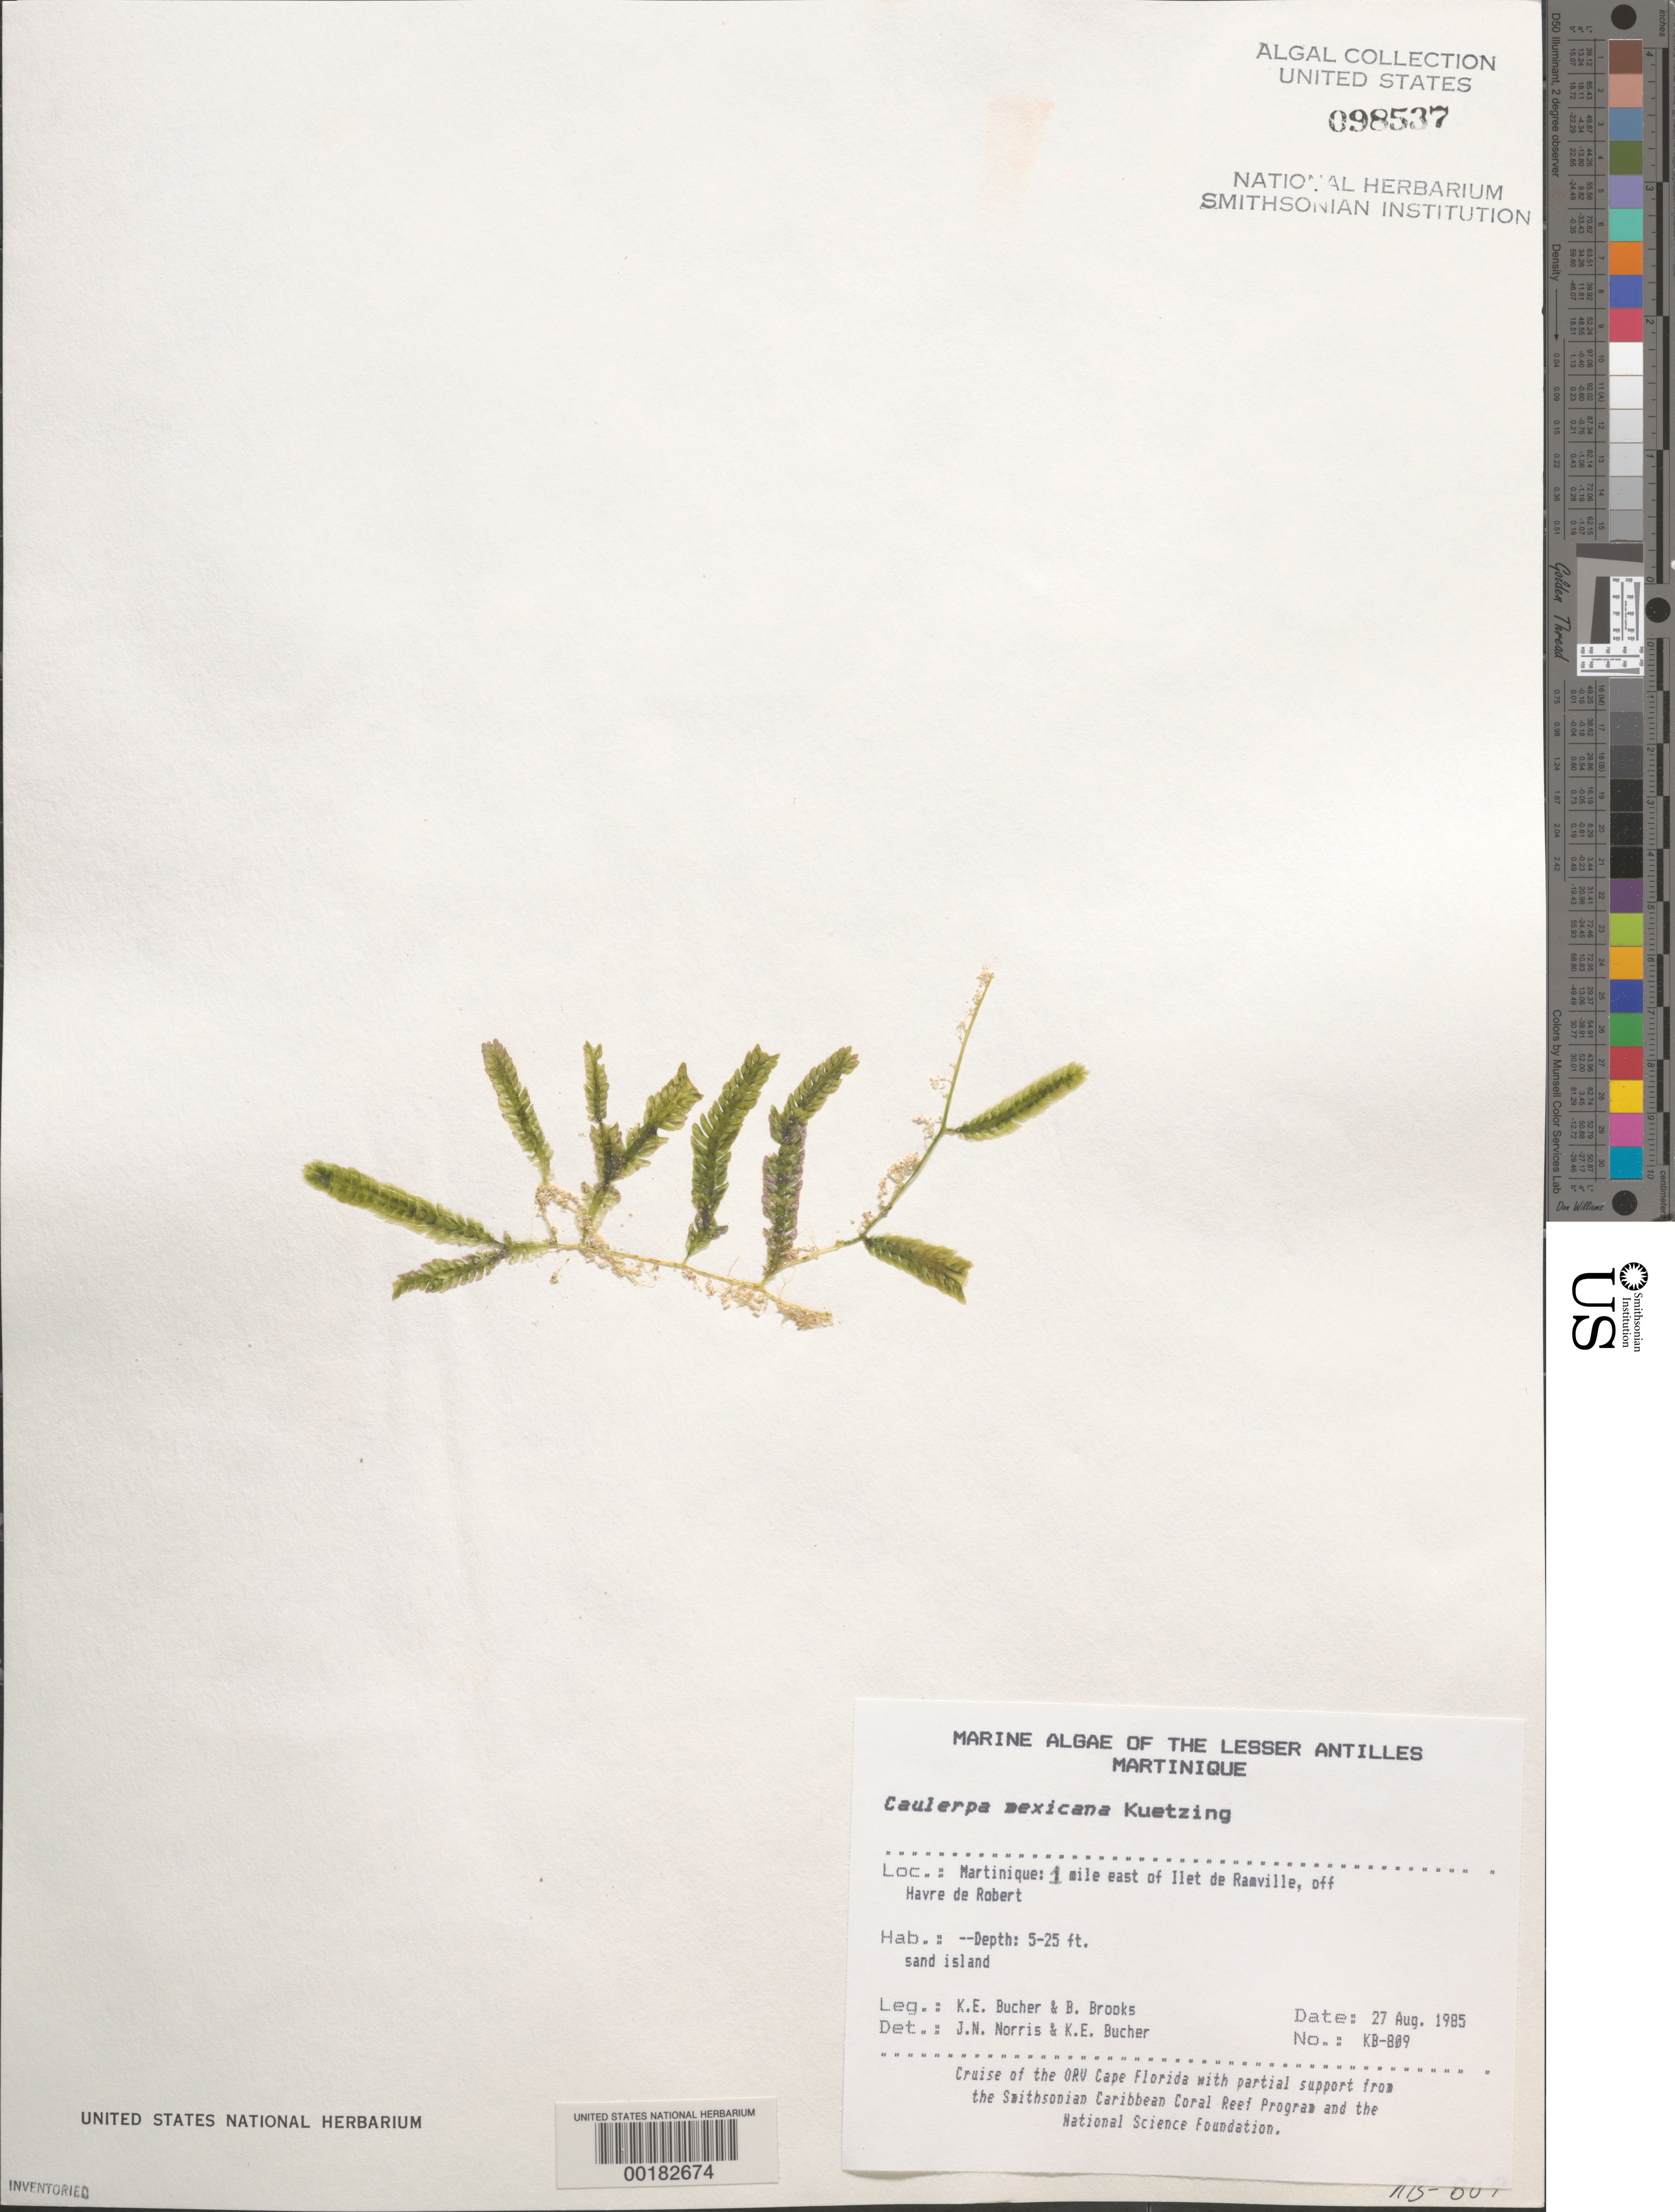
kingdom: Plantae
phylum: Chlorophyta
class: Ulvophyceae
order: Bryopsidales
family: Caulerpaceae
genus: Caulerpa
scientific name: Caulerpa mexicana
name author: Sond. ex Kütz.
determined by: Norris, J. N.; Bucher, K. E.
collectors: K. E. Bucher & B. Brooks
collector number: Kb-809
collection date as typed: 27 Aug 1985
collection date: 1985-08-27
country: Martinique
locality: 1 mile east of Ilet de Ramville, off Havre du Robert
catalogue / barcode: US 98537